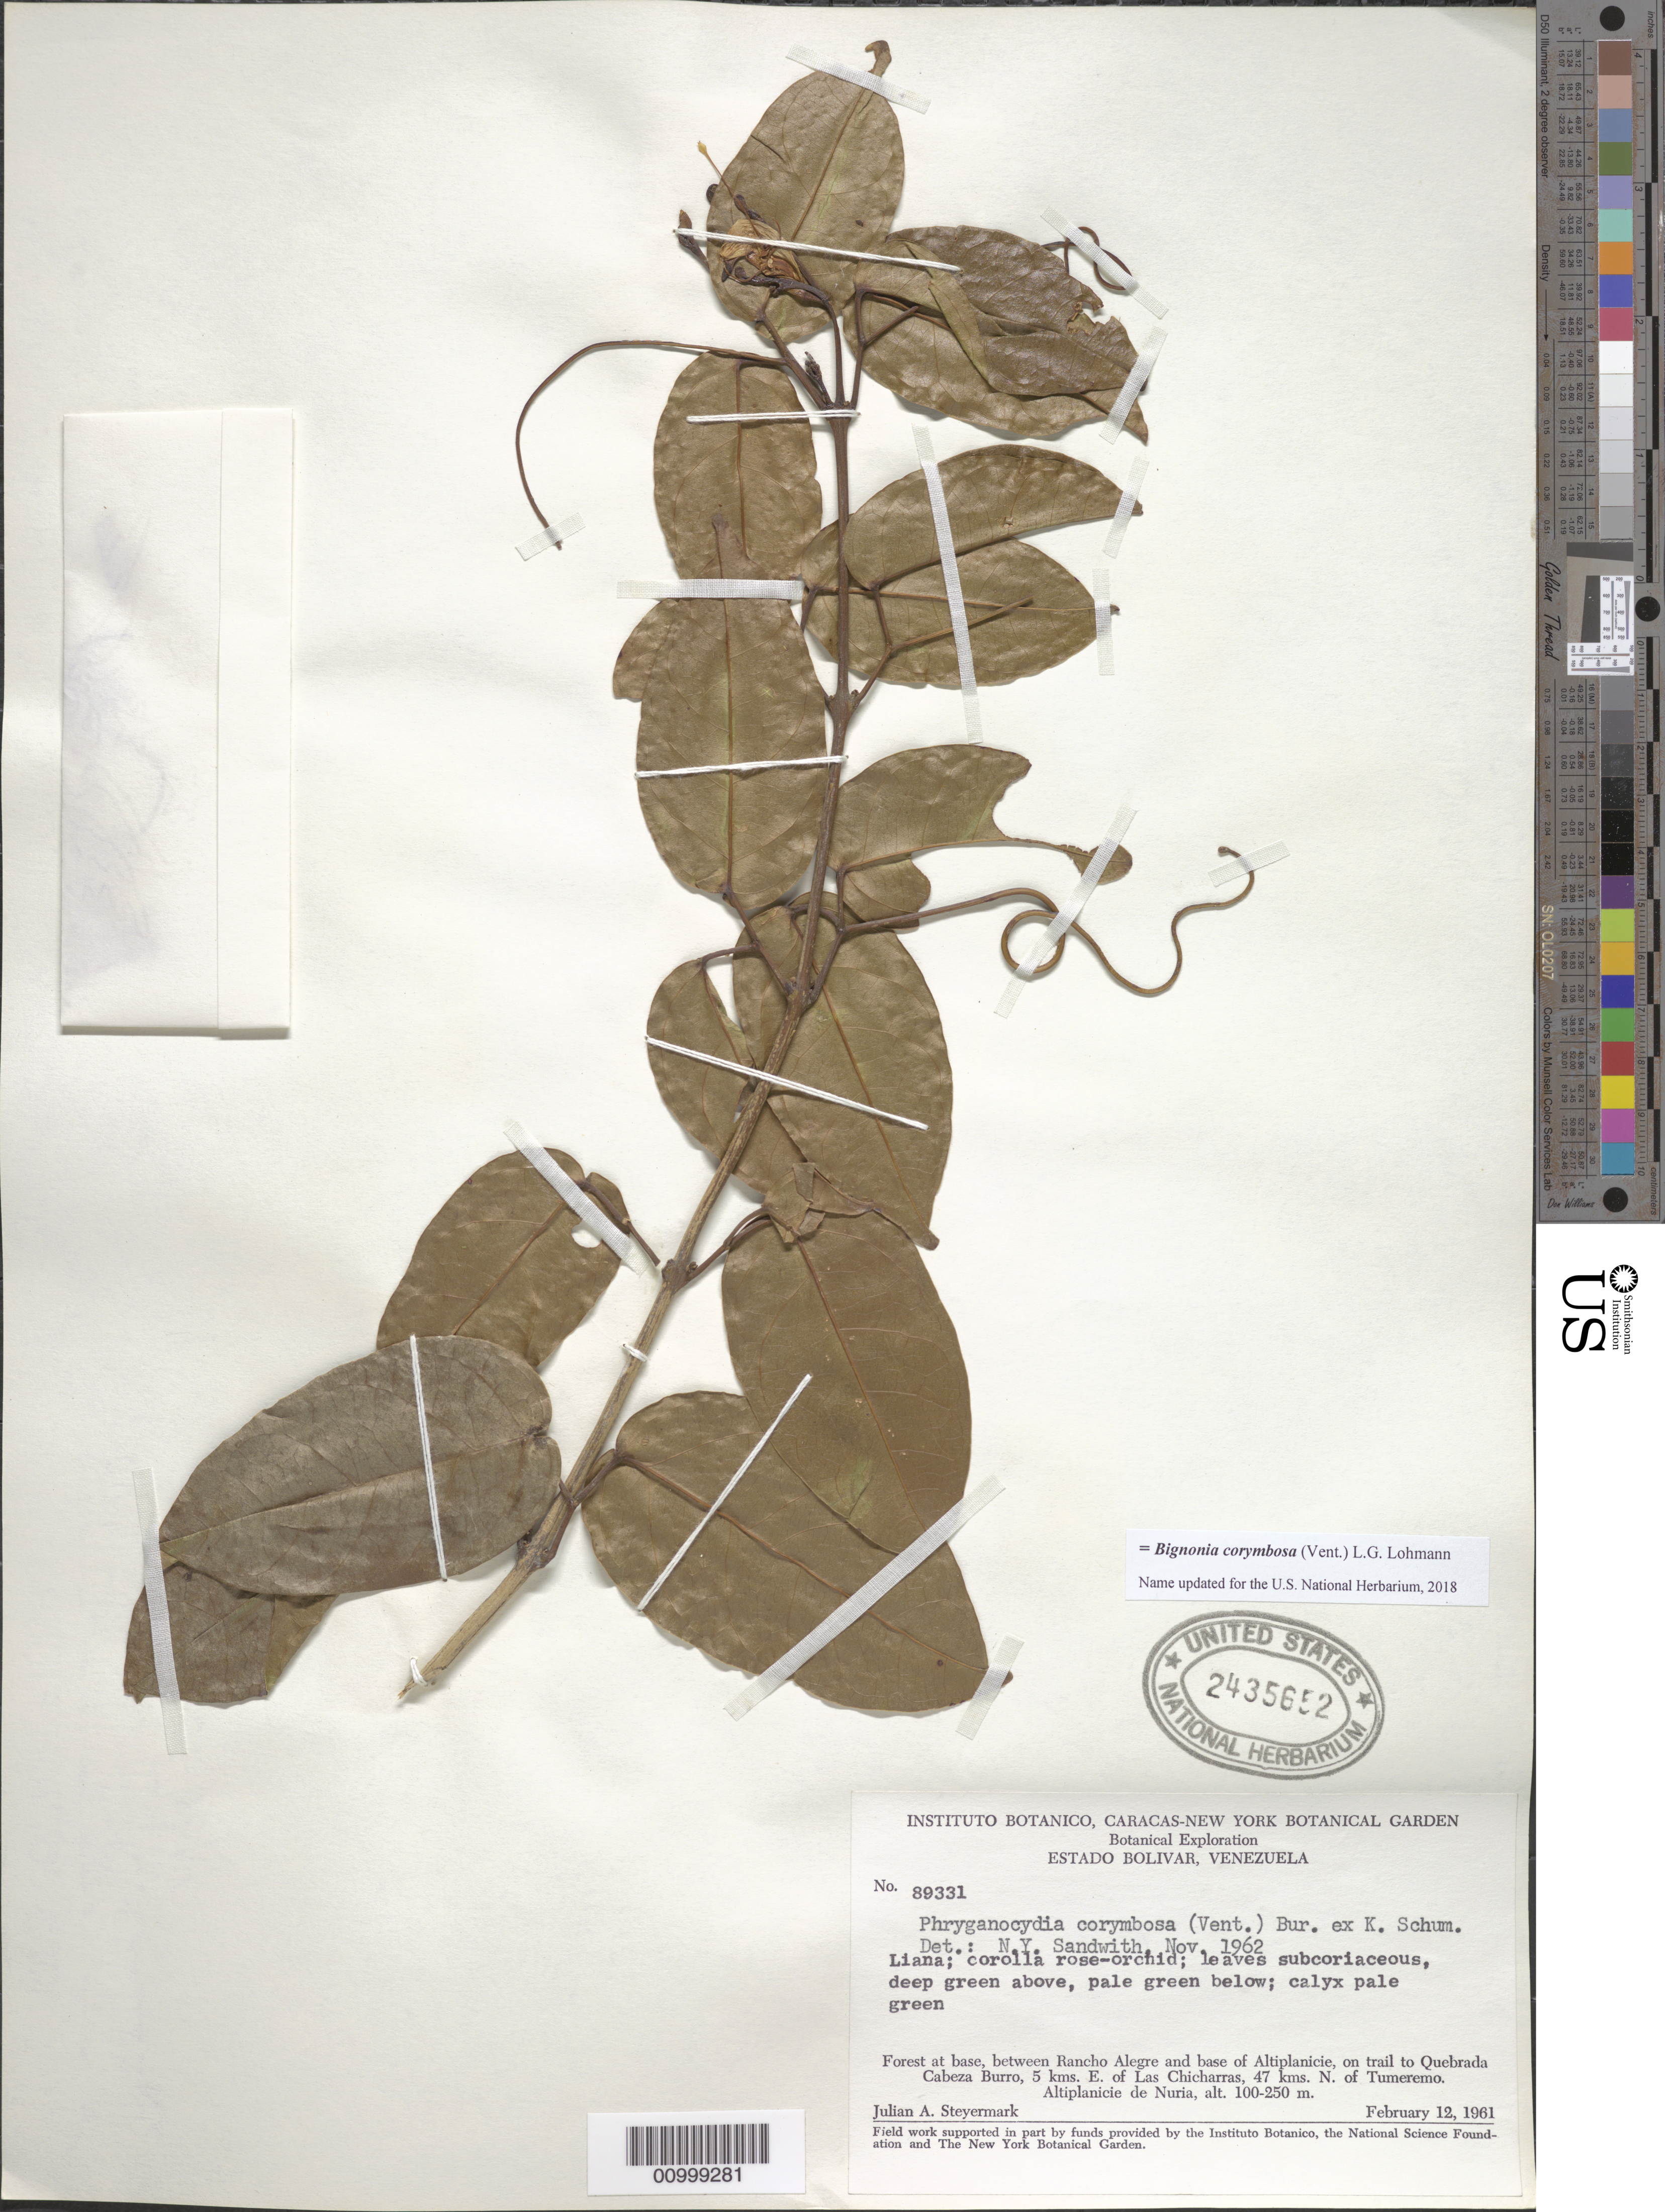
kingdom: Plantae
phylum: Tracheophyta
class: Magnoliopsida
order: Lamiales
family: Bignoniaceae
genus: Bignonia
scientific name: Bignonia corymbosa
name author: (Vent.) L.G. Lohmann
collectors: J. Steyermark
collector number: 89331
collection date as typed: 12-Feb-61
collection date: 1961-02-12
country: Venezuela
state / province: Bolívar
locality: Between Rancho Alegre and base of Altiplanicie, on trail to Quebrada Cabeza Burro, 5 kms E of Las Chicharras, 47 kms N of Tumeremo. Altiplanicie de Nuria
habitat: Forest at base between Rancho Alegre and base of Altiplanicie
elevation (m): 100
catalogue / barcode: US 2435652